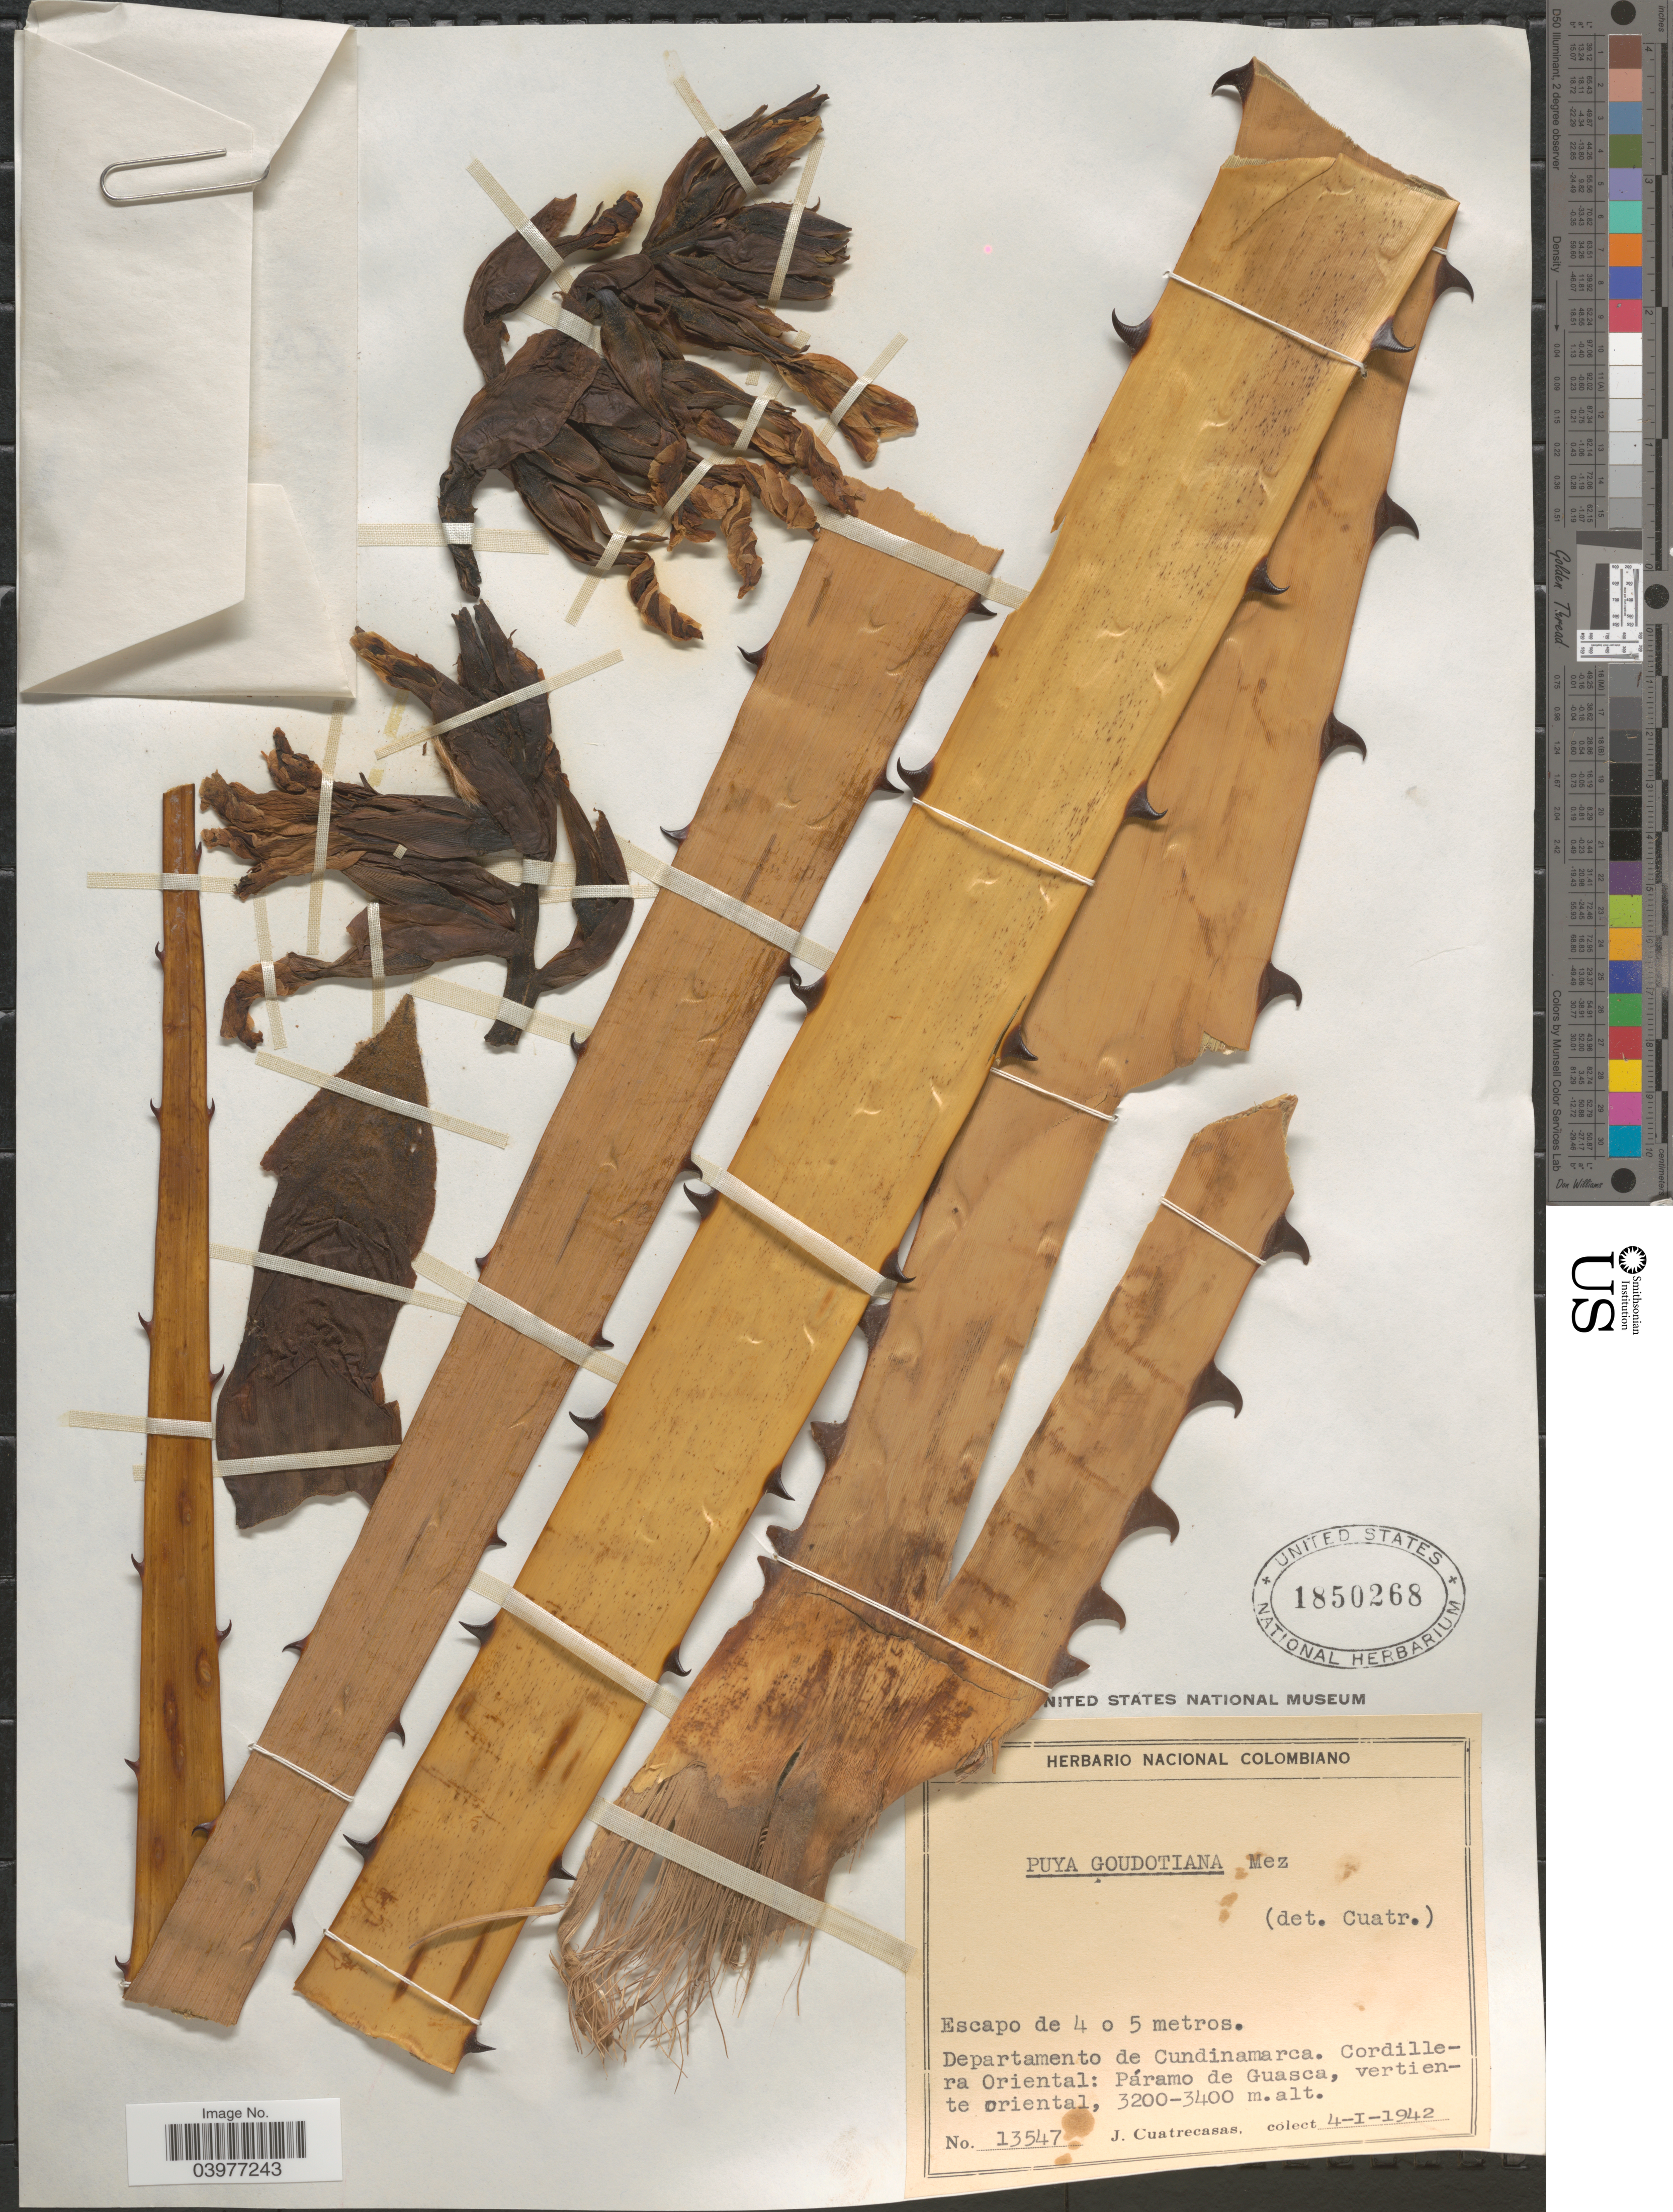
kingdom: Plantae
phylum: Tracheophyta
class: Liliopsida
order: Poales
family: Bromeliaceae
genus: Puya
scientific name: Puya goudotiana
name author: Mez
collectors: J. Cuatrecasas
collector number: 13547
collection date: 1942-01-04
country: Colombia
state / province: Cundinamarca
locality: Departamento de Cundinamarca. Cordillera Oriental: Páramo de Guasca, vertiente oriental.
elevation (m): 3200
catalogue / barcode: US 1850268